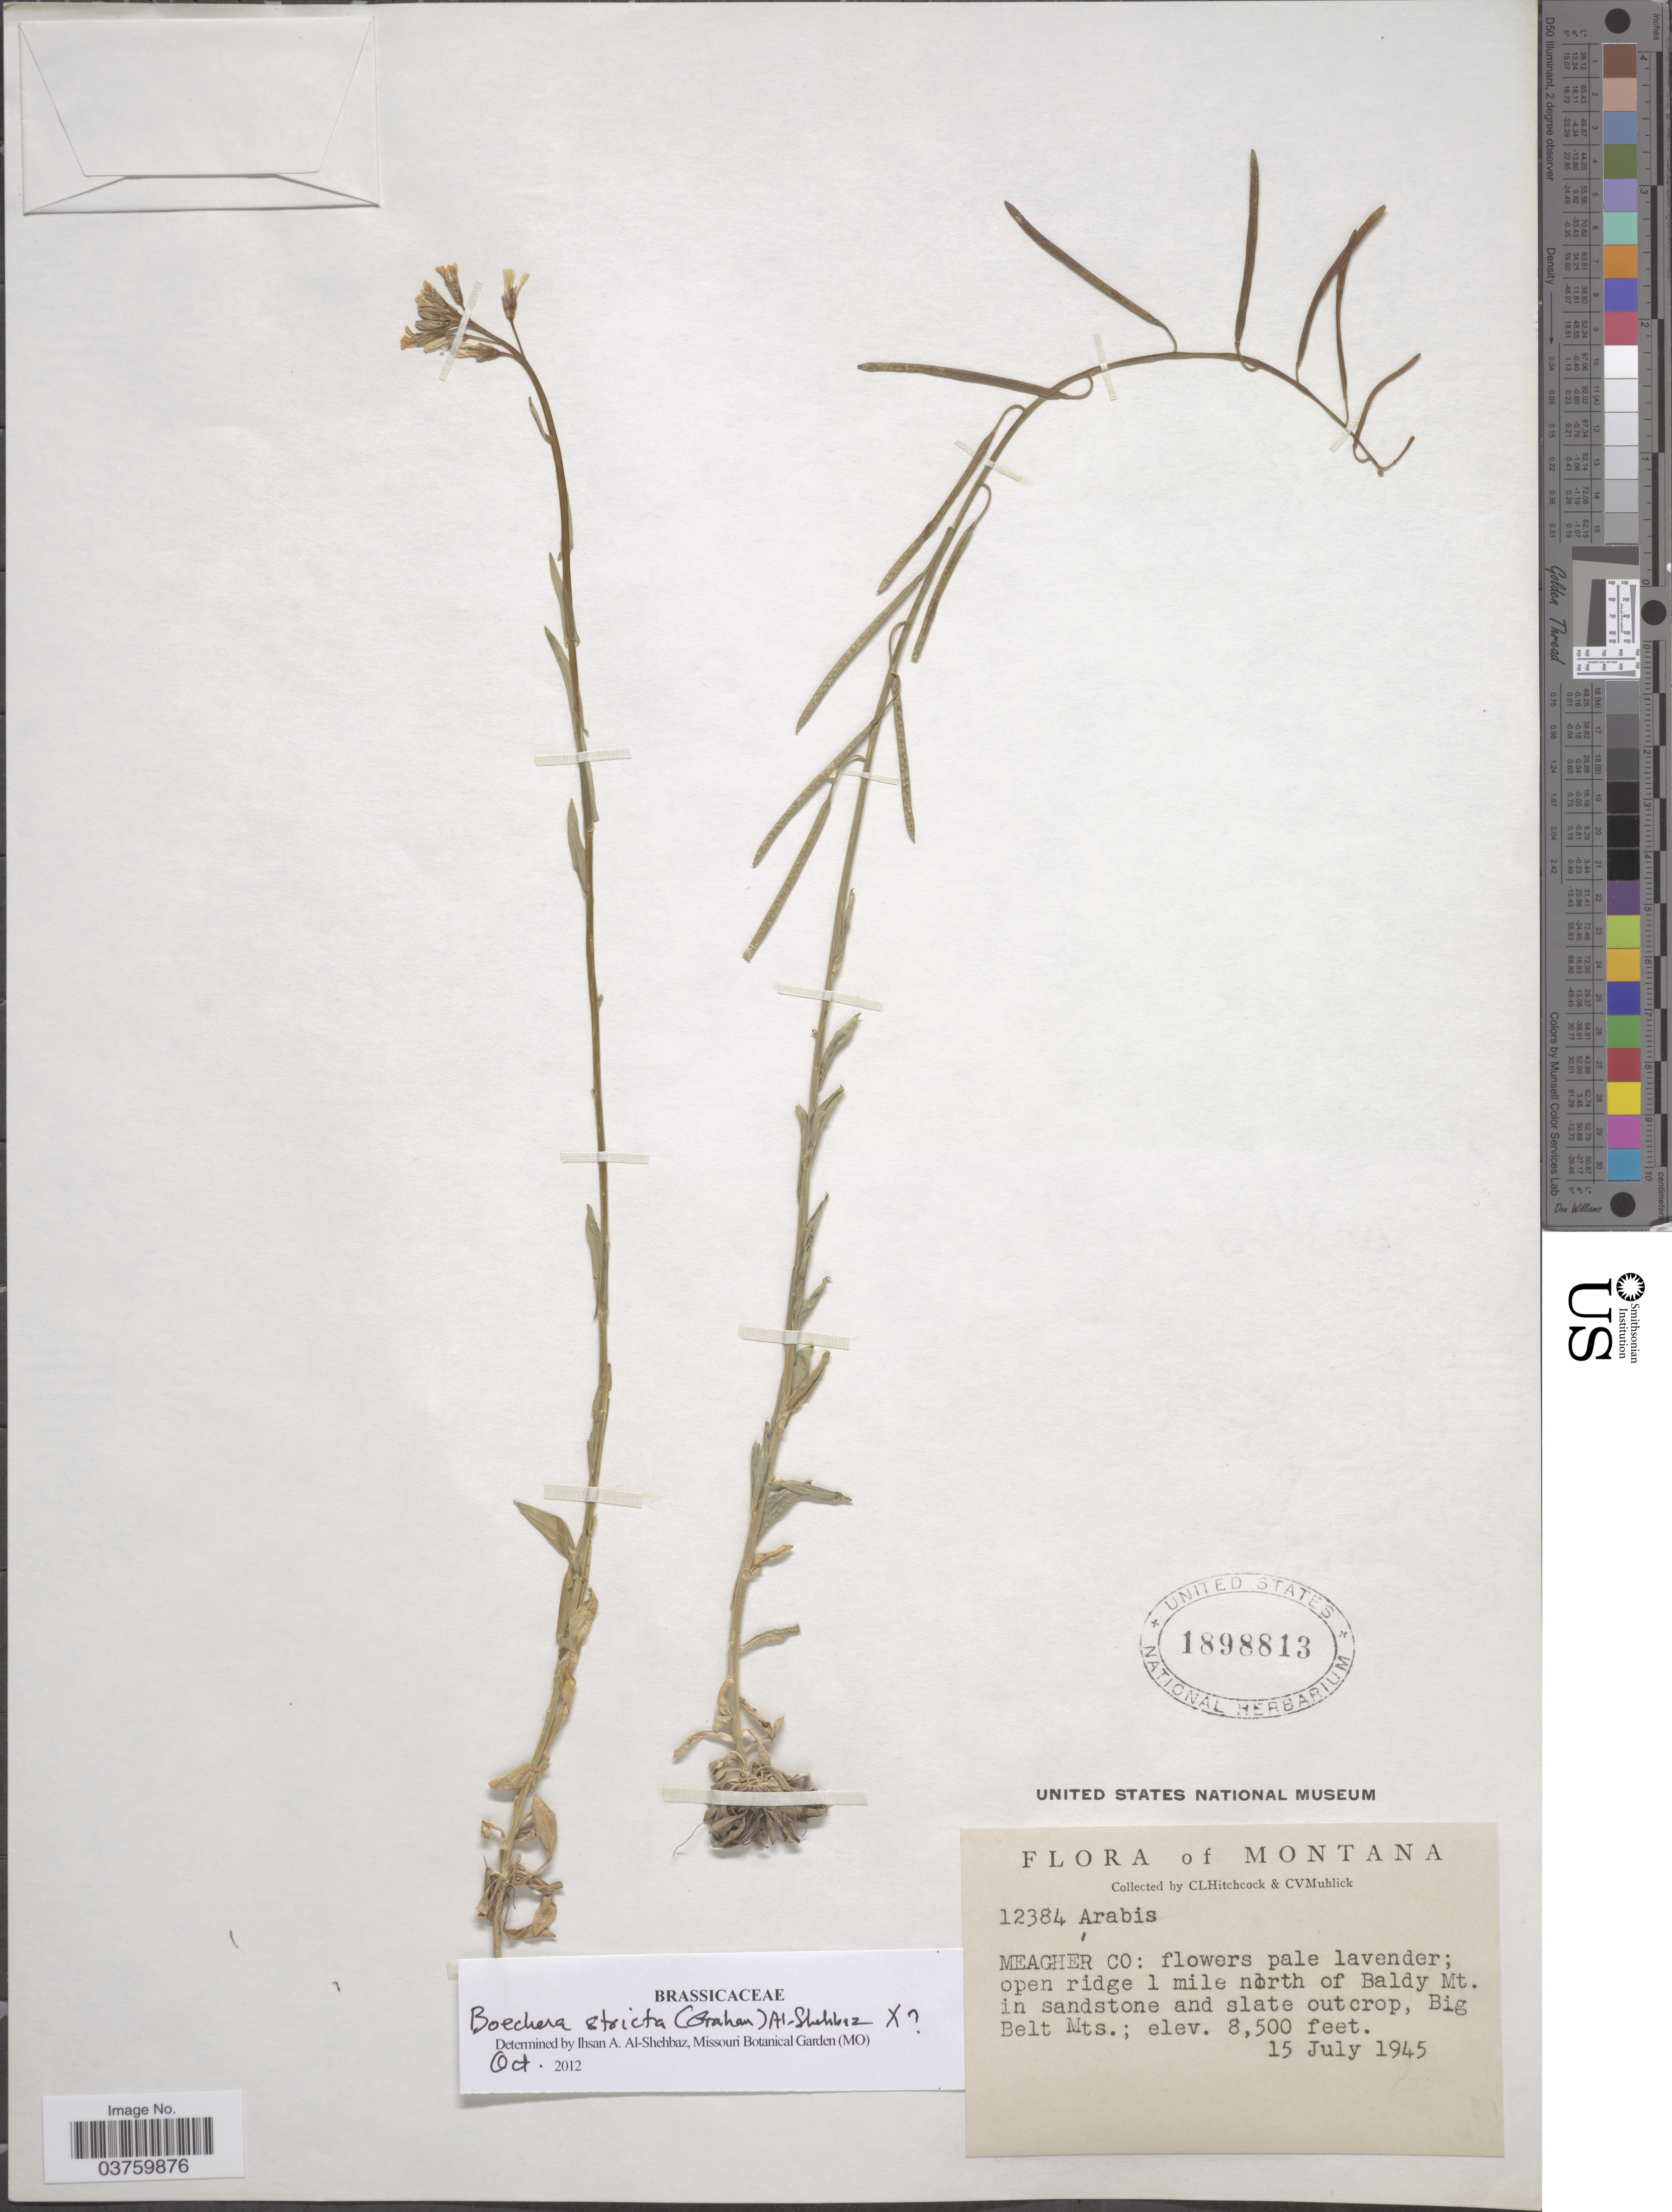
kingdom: Plantae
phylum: Tracheophyta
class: Magnoliopsida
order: Brassicales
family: Brassicaceae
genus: Boechera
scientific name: Boechera stricta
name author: (Graham) Al-Shehbaz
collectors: C. L. Hitchcock & C. V. Muhlick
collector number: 12384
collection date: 1945-07-15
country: United States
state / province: Montana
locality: Meagher Co: open ridge 1 mile north of Baldy Mt. Big Belt Mts.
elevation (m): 2591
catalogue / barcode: US 1898813